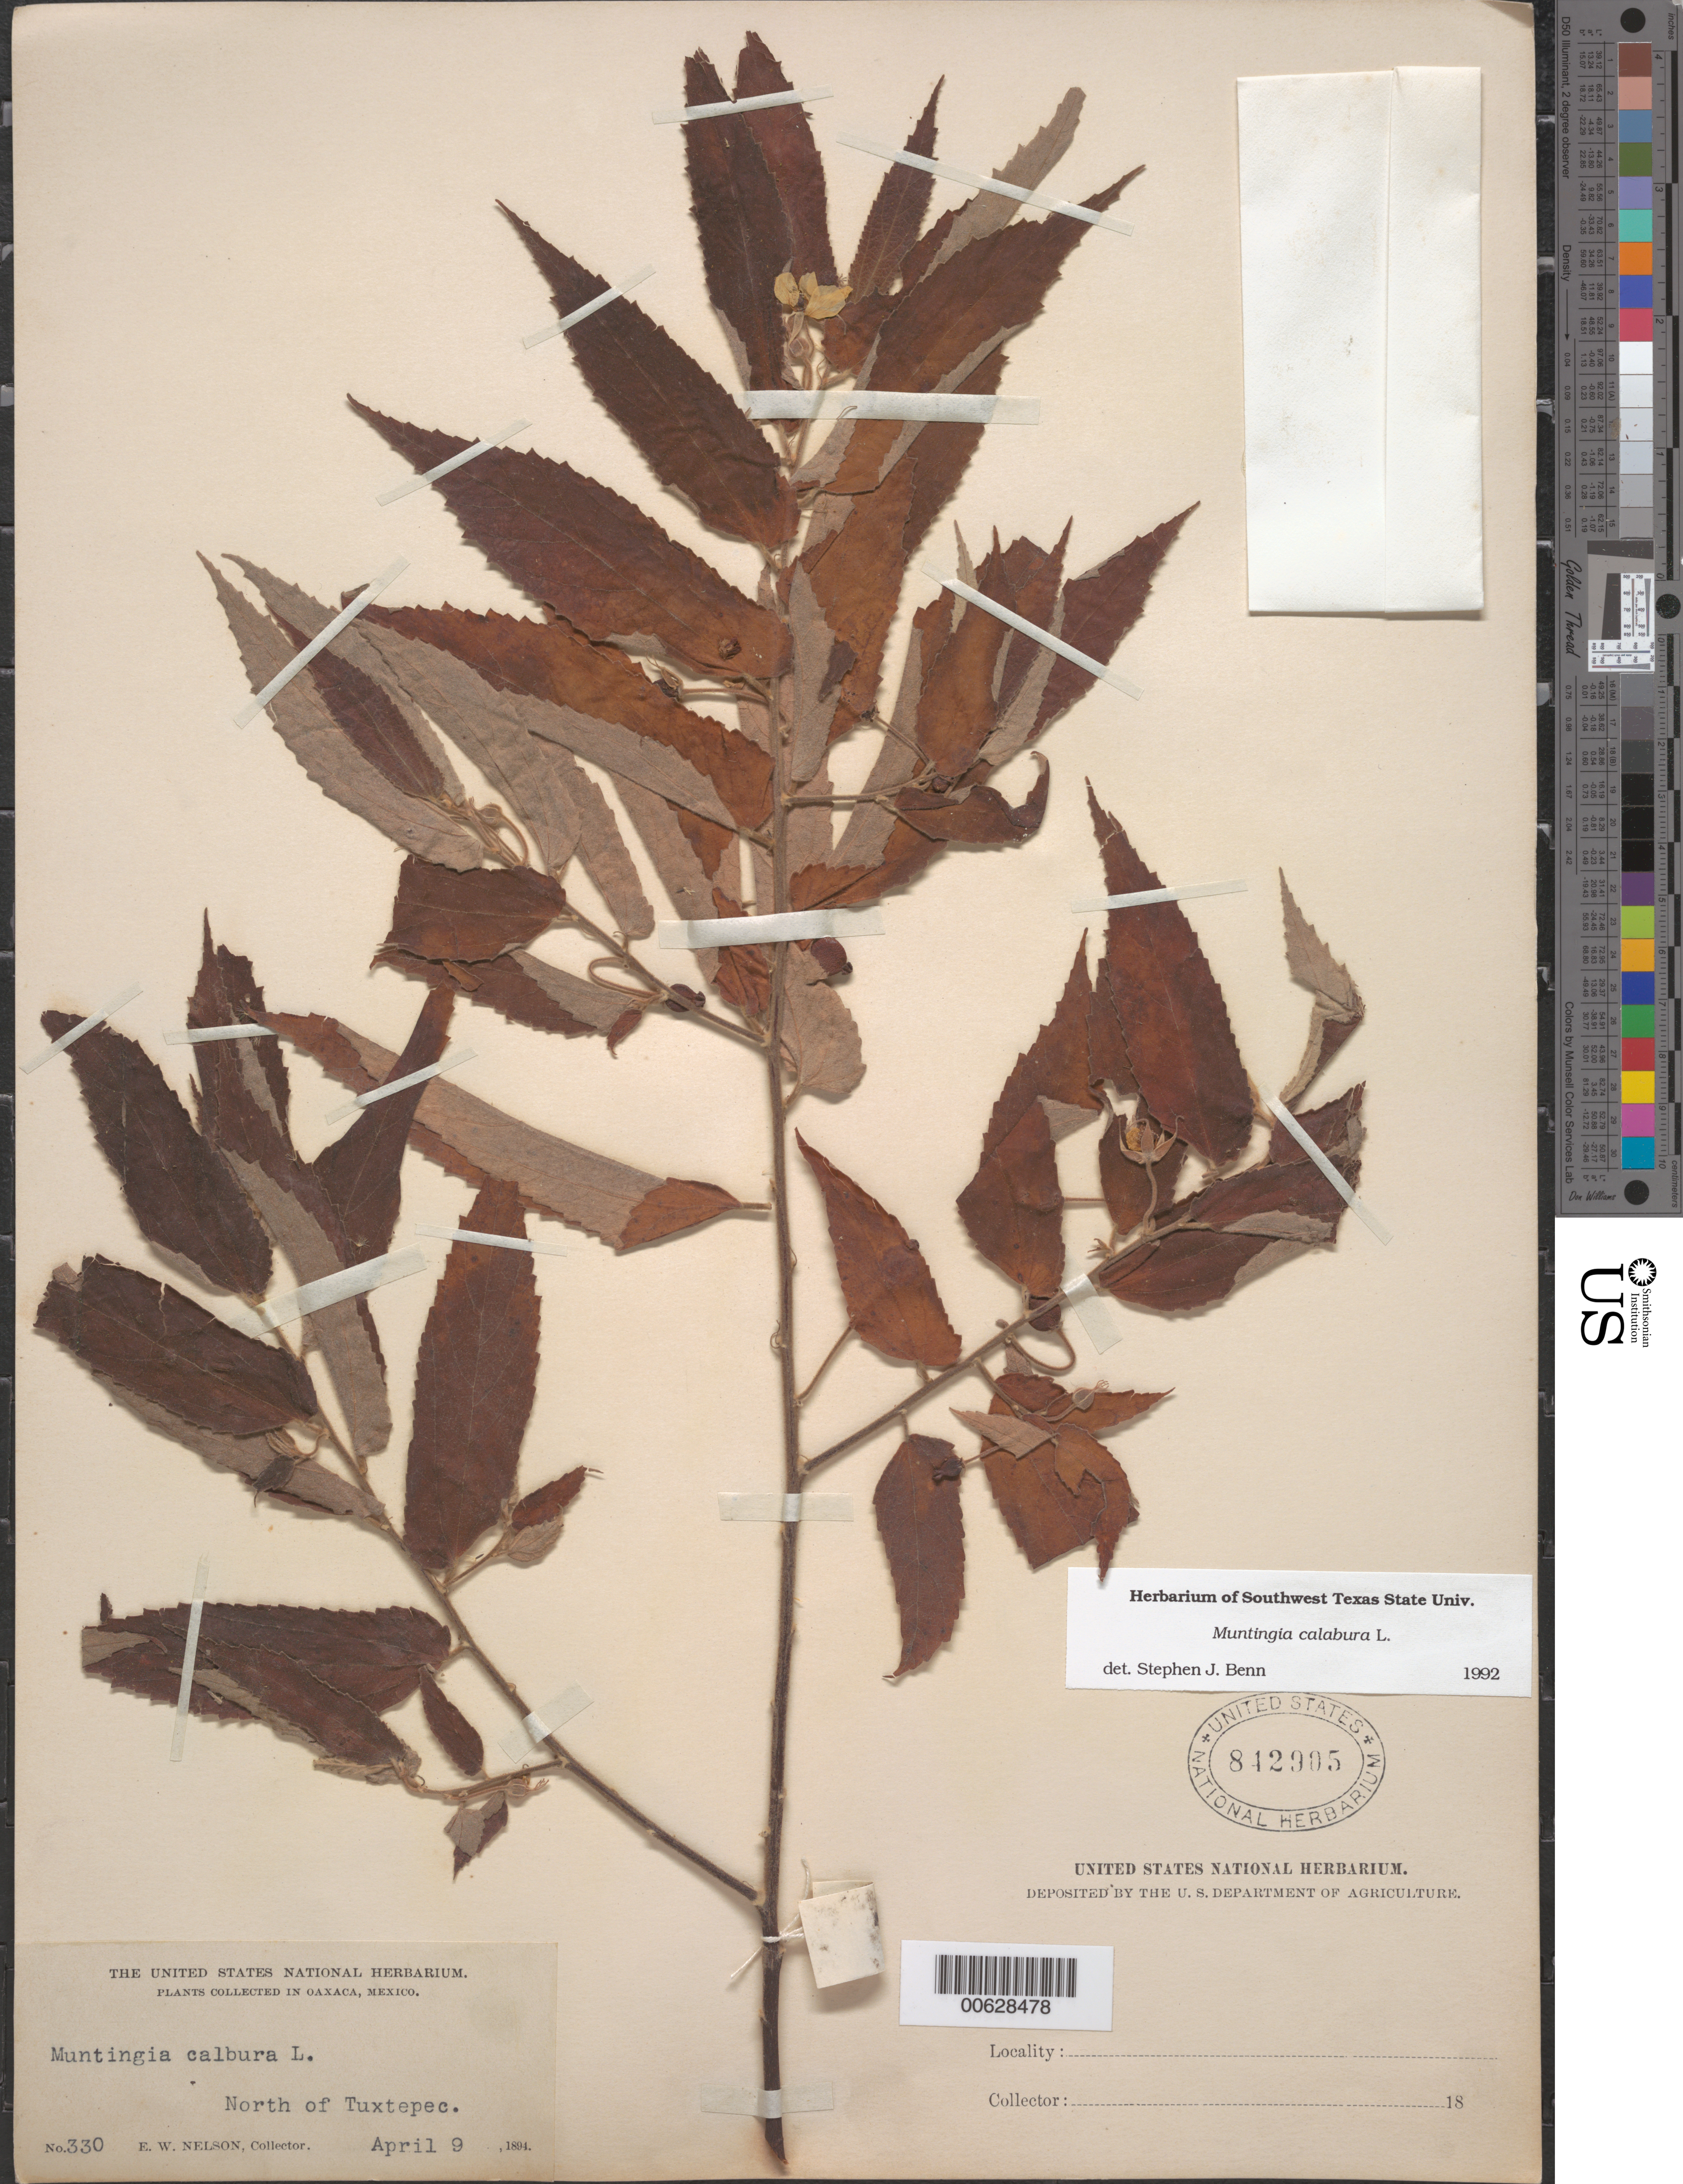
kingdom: Plantae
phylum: Tracheophyta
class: Magnoliopsida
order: Malvales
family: Muntingiaceae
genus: Muntingia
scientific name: Muntingia calabura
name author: L.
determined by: Benn, S. J.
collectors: E. W. Nelson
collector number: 330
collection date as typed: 09 Apr 1894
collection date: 1894-04-09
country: Mexico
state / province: Oaxaca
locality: N of Tuxtepec.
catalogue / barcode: US 842905